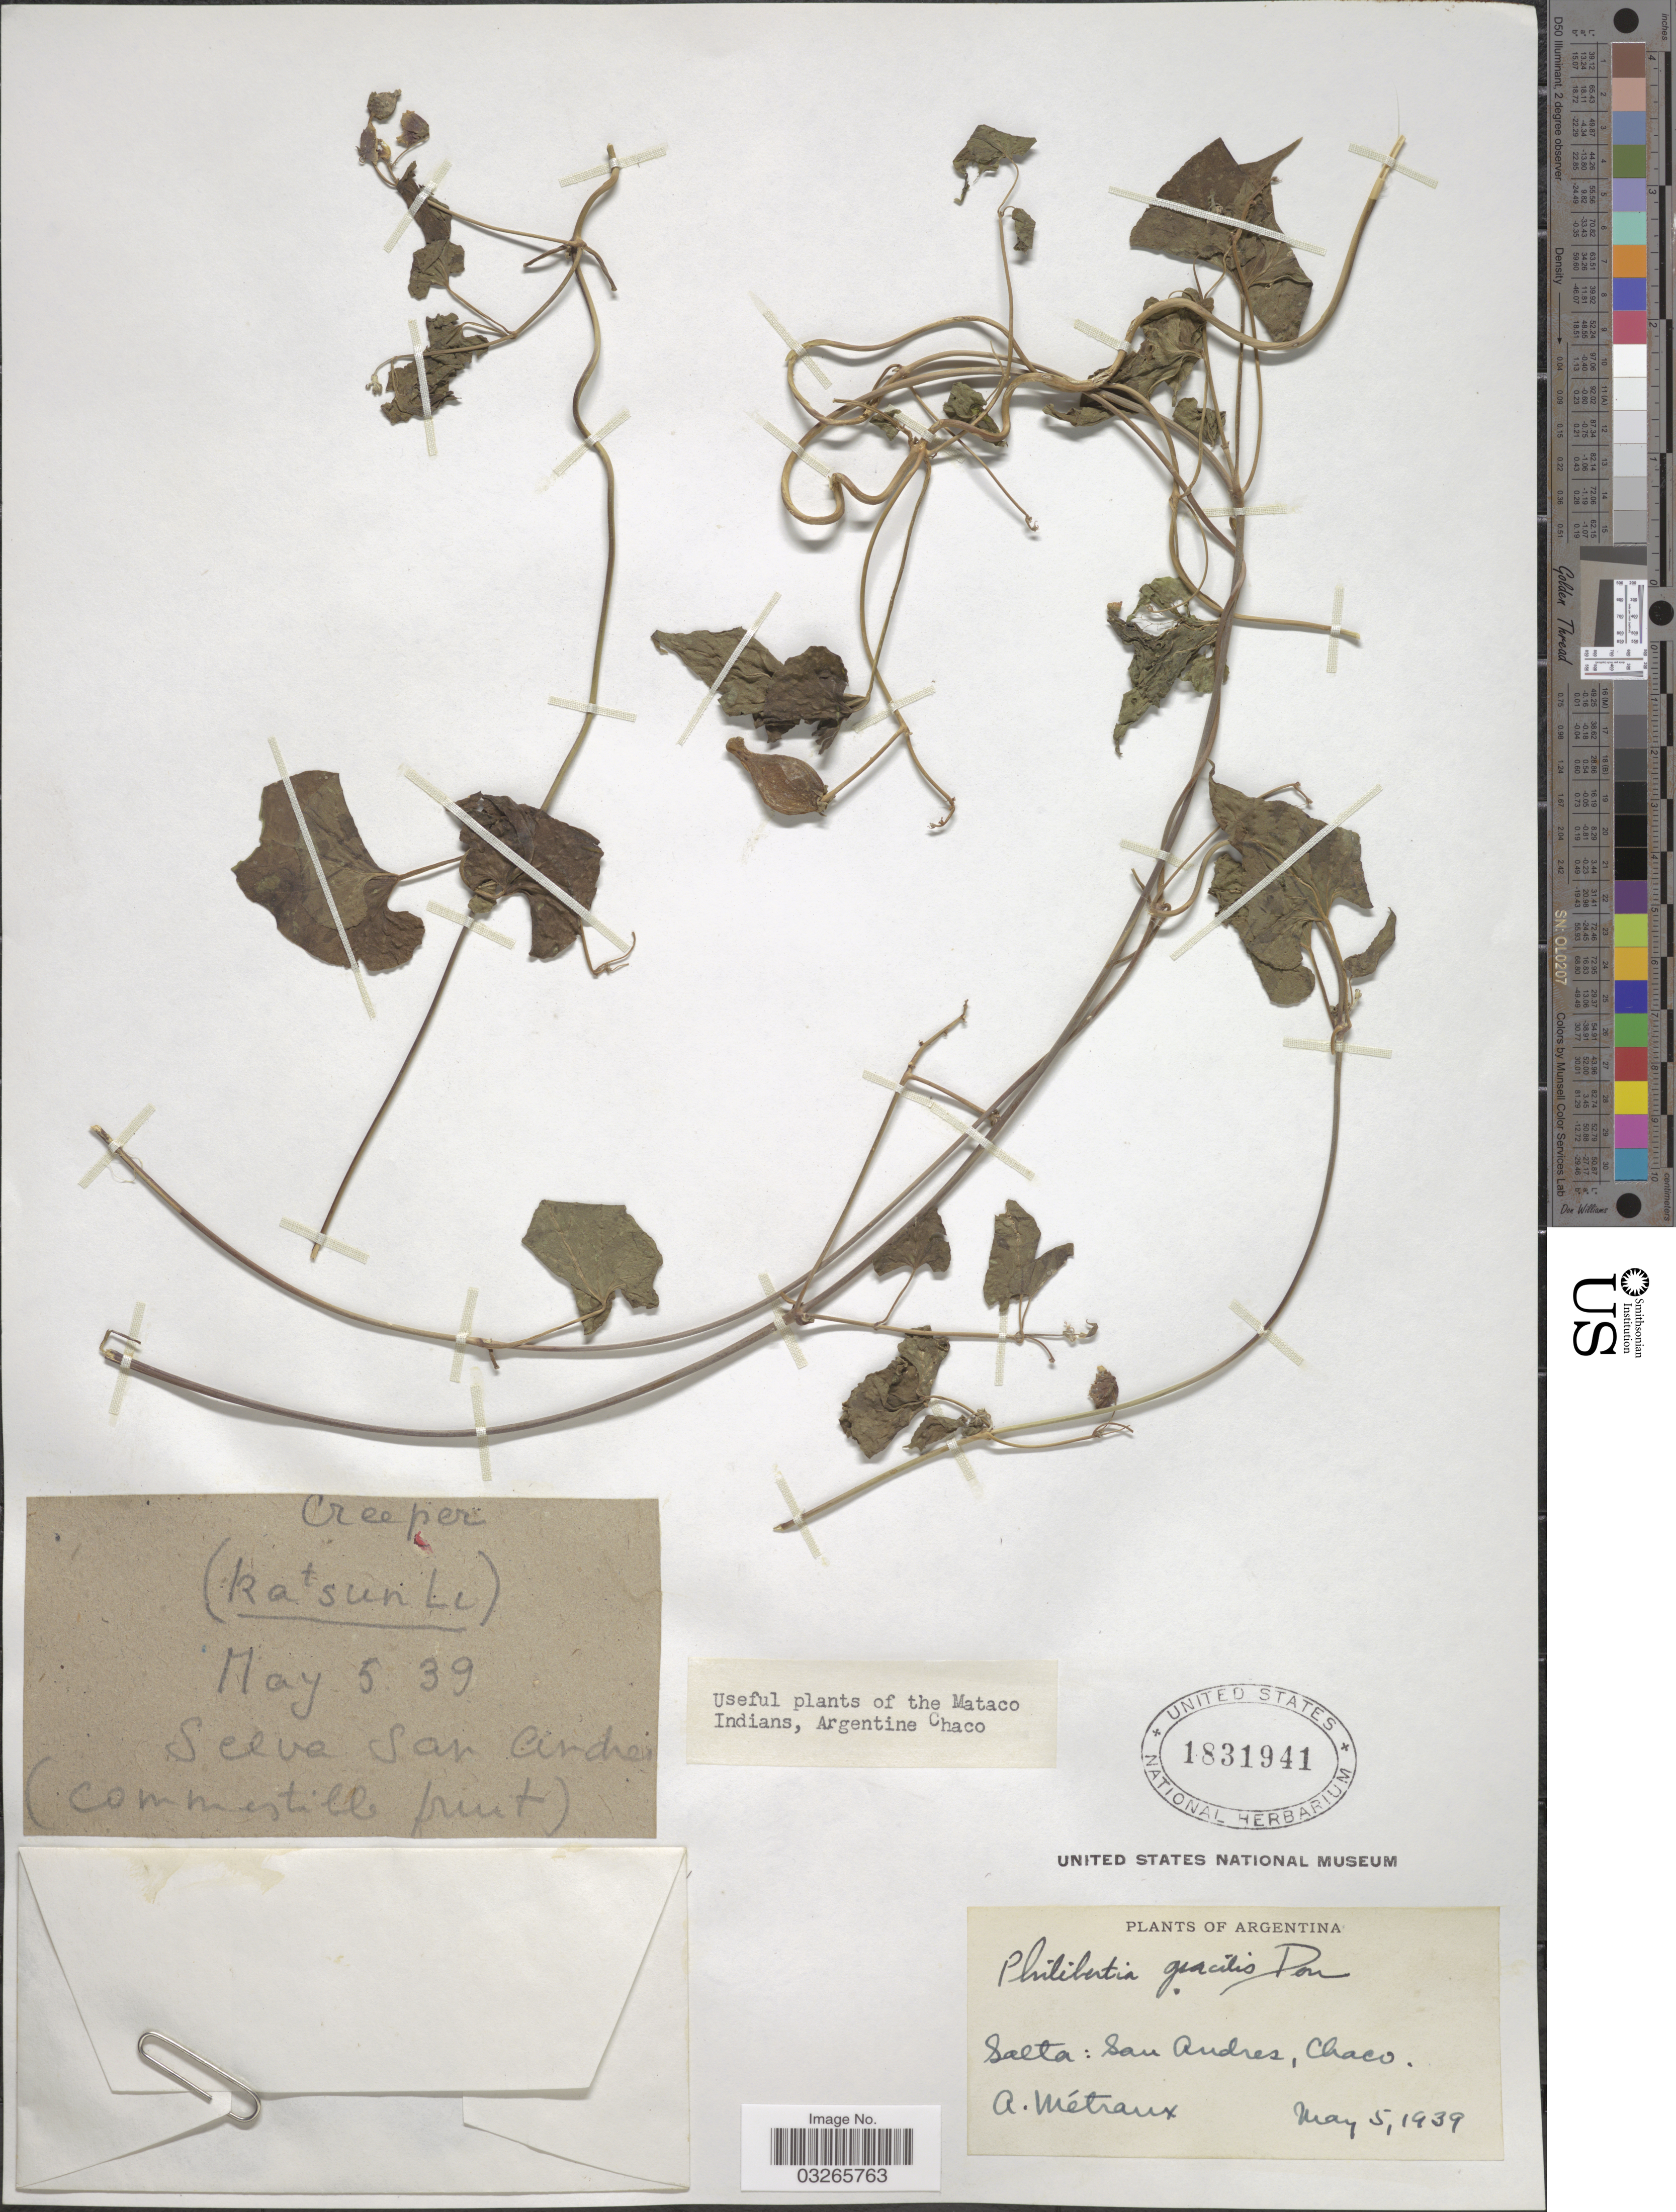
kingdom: Plantae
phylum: Tracheophyta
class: Magnoliopsida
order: Gentianales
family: Apocynaceae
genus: Sarcostemma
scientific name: Sarcostemma gilliesii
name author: (Hook. & Arn.) Decne.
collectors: A. Metraux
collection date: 1939-05-05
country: Argentina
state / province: Salta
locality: San Andres, Chaco.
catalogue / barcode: US 1831941